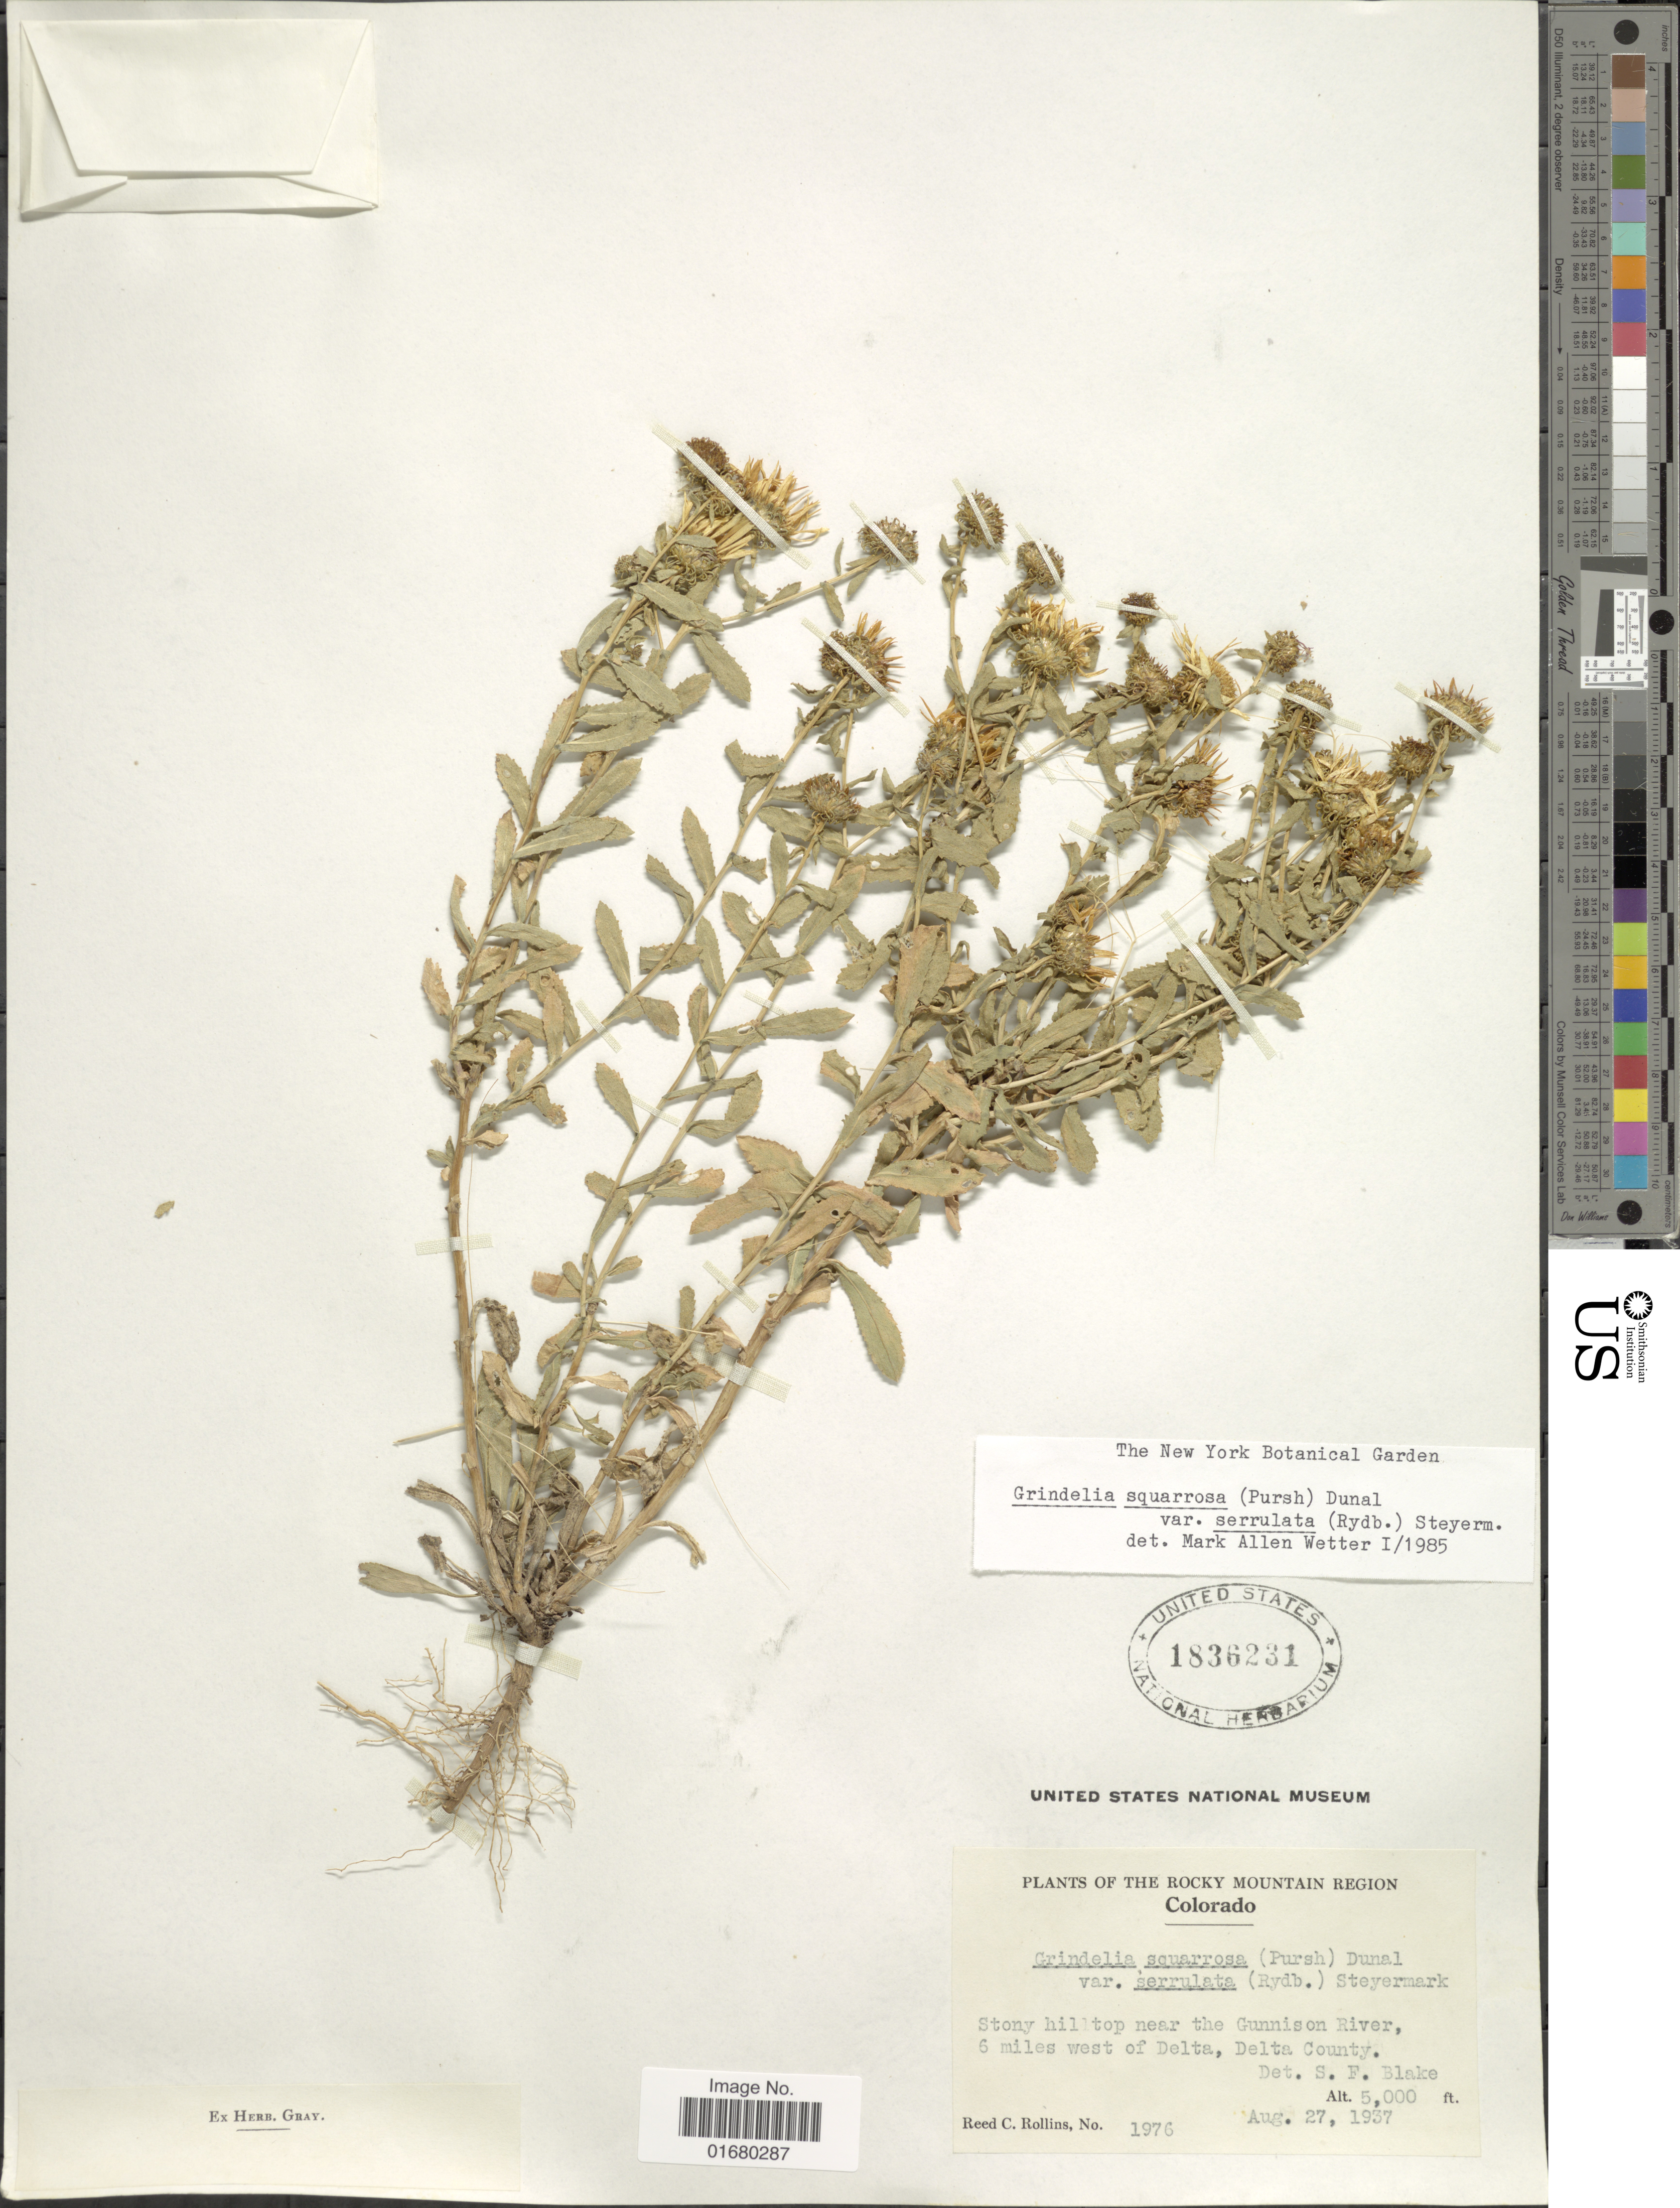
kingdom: Plantae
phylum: Tracheophyta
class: Magnoliopsida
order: Asterales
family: Asteraceae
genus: Grindelia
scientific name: Grindelia squarrosa var. serrulata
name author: (Rydb.) Steyerm.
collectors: R. C. Rollins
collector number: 1976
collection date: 1937-08-27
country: United States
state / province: Colorado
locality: The Rocky Mountain Region, Stony hilltop near the Gunnison River, 6 miles west of Delta, Delta County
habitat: stony hilltop near river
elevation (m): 1524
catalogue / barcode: US 1836231